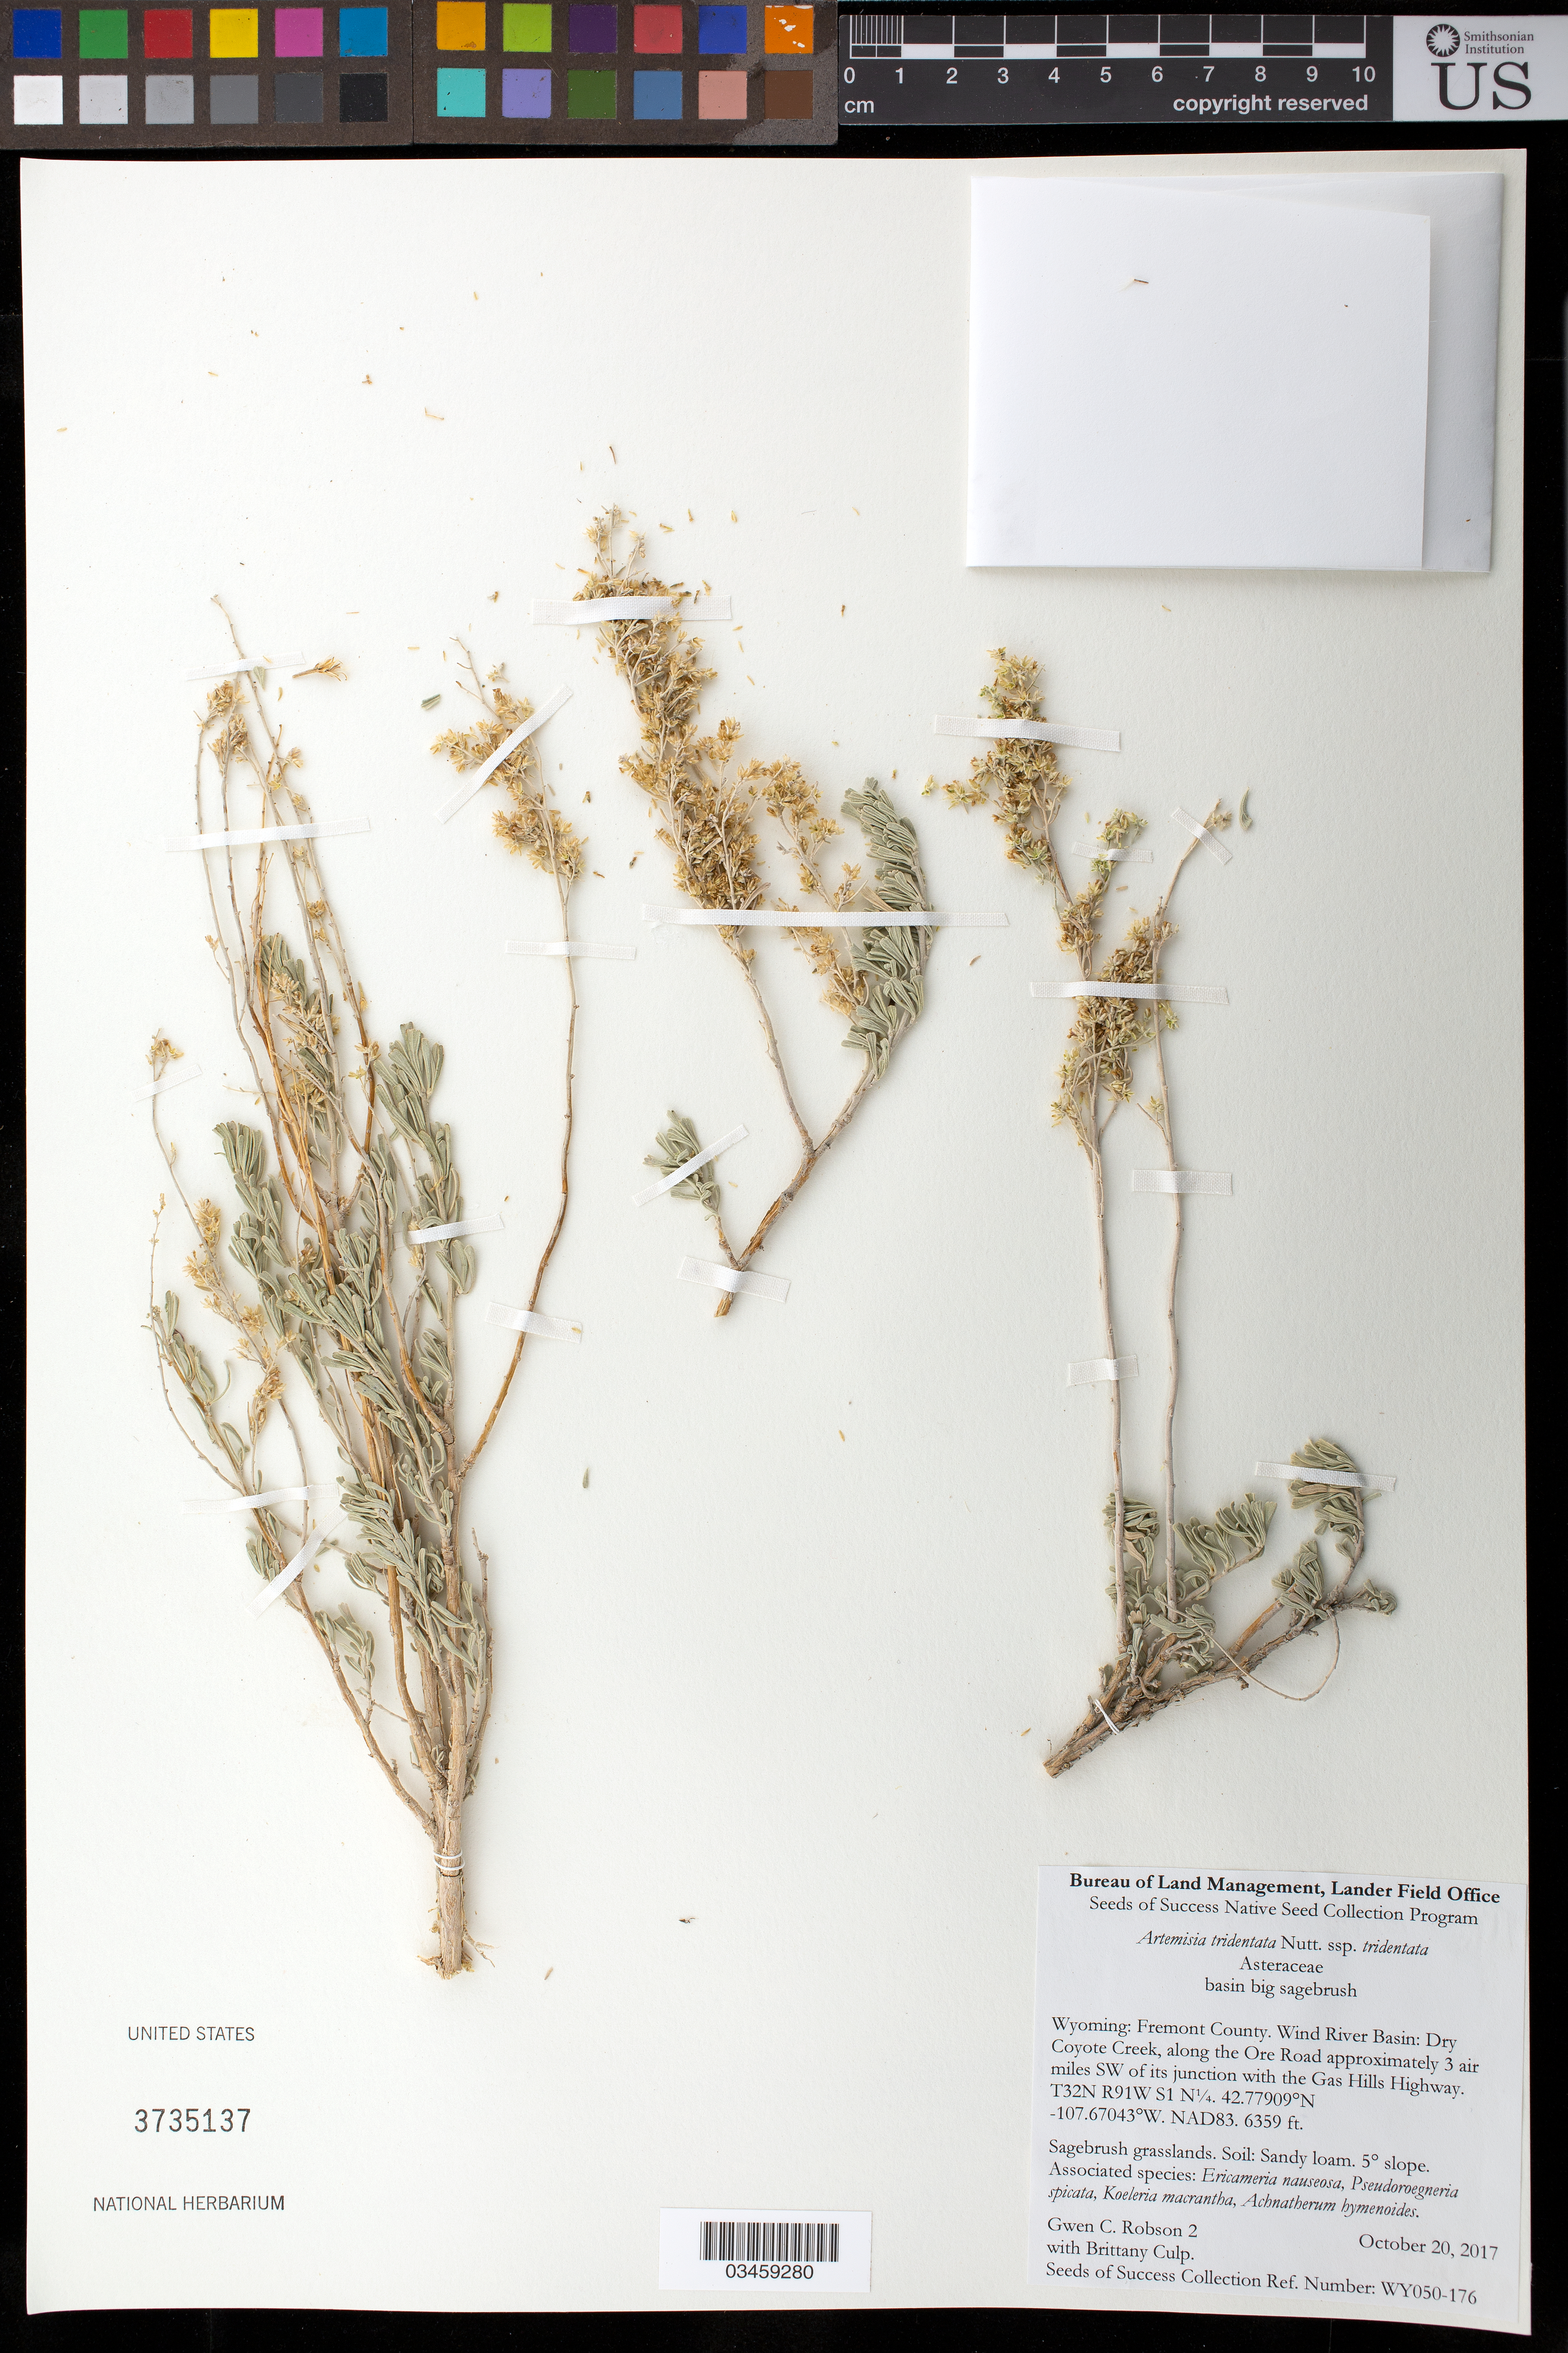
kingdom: Plantae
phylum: Tracheophyta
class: Magnoliopsida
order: Asterales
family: Asteraceae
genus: Artemisia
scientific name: Artemisia tridentata var. tridentata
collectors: G. Robson & B. Culp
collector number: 2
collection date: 2017-10-20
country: United States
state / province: Wyoming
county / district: Fremont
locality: Wind River Basin, Dry Coyote Creek, along the Ore Road 3 air mi. SW of its jct with the Gas Hills Hwy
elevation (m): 1938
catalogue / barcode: US 3735137